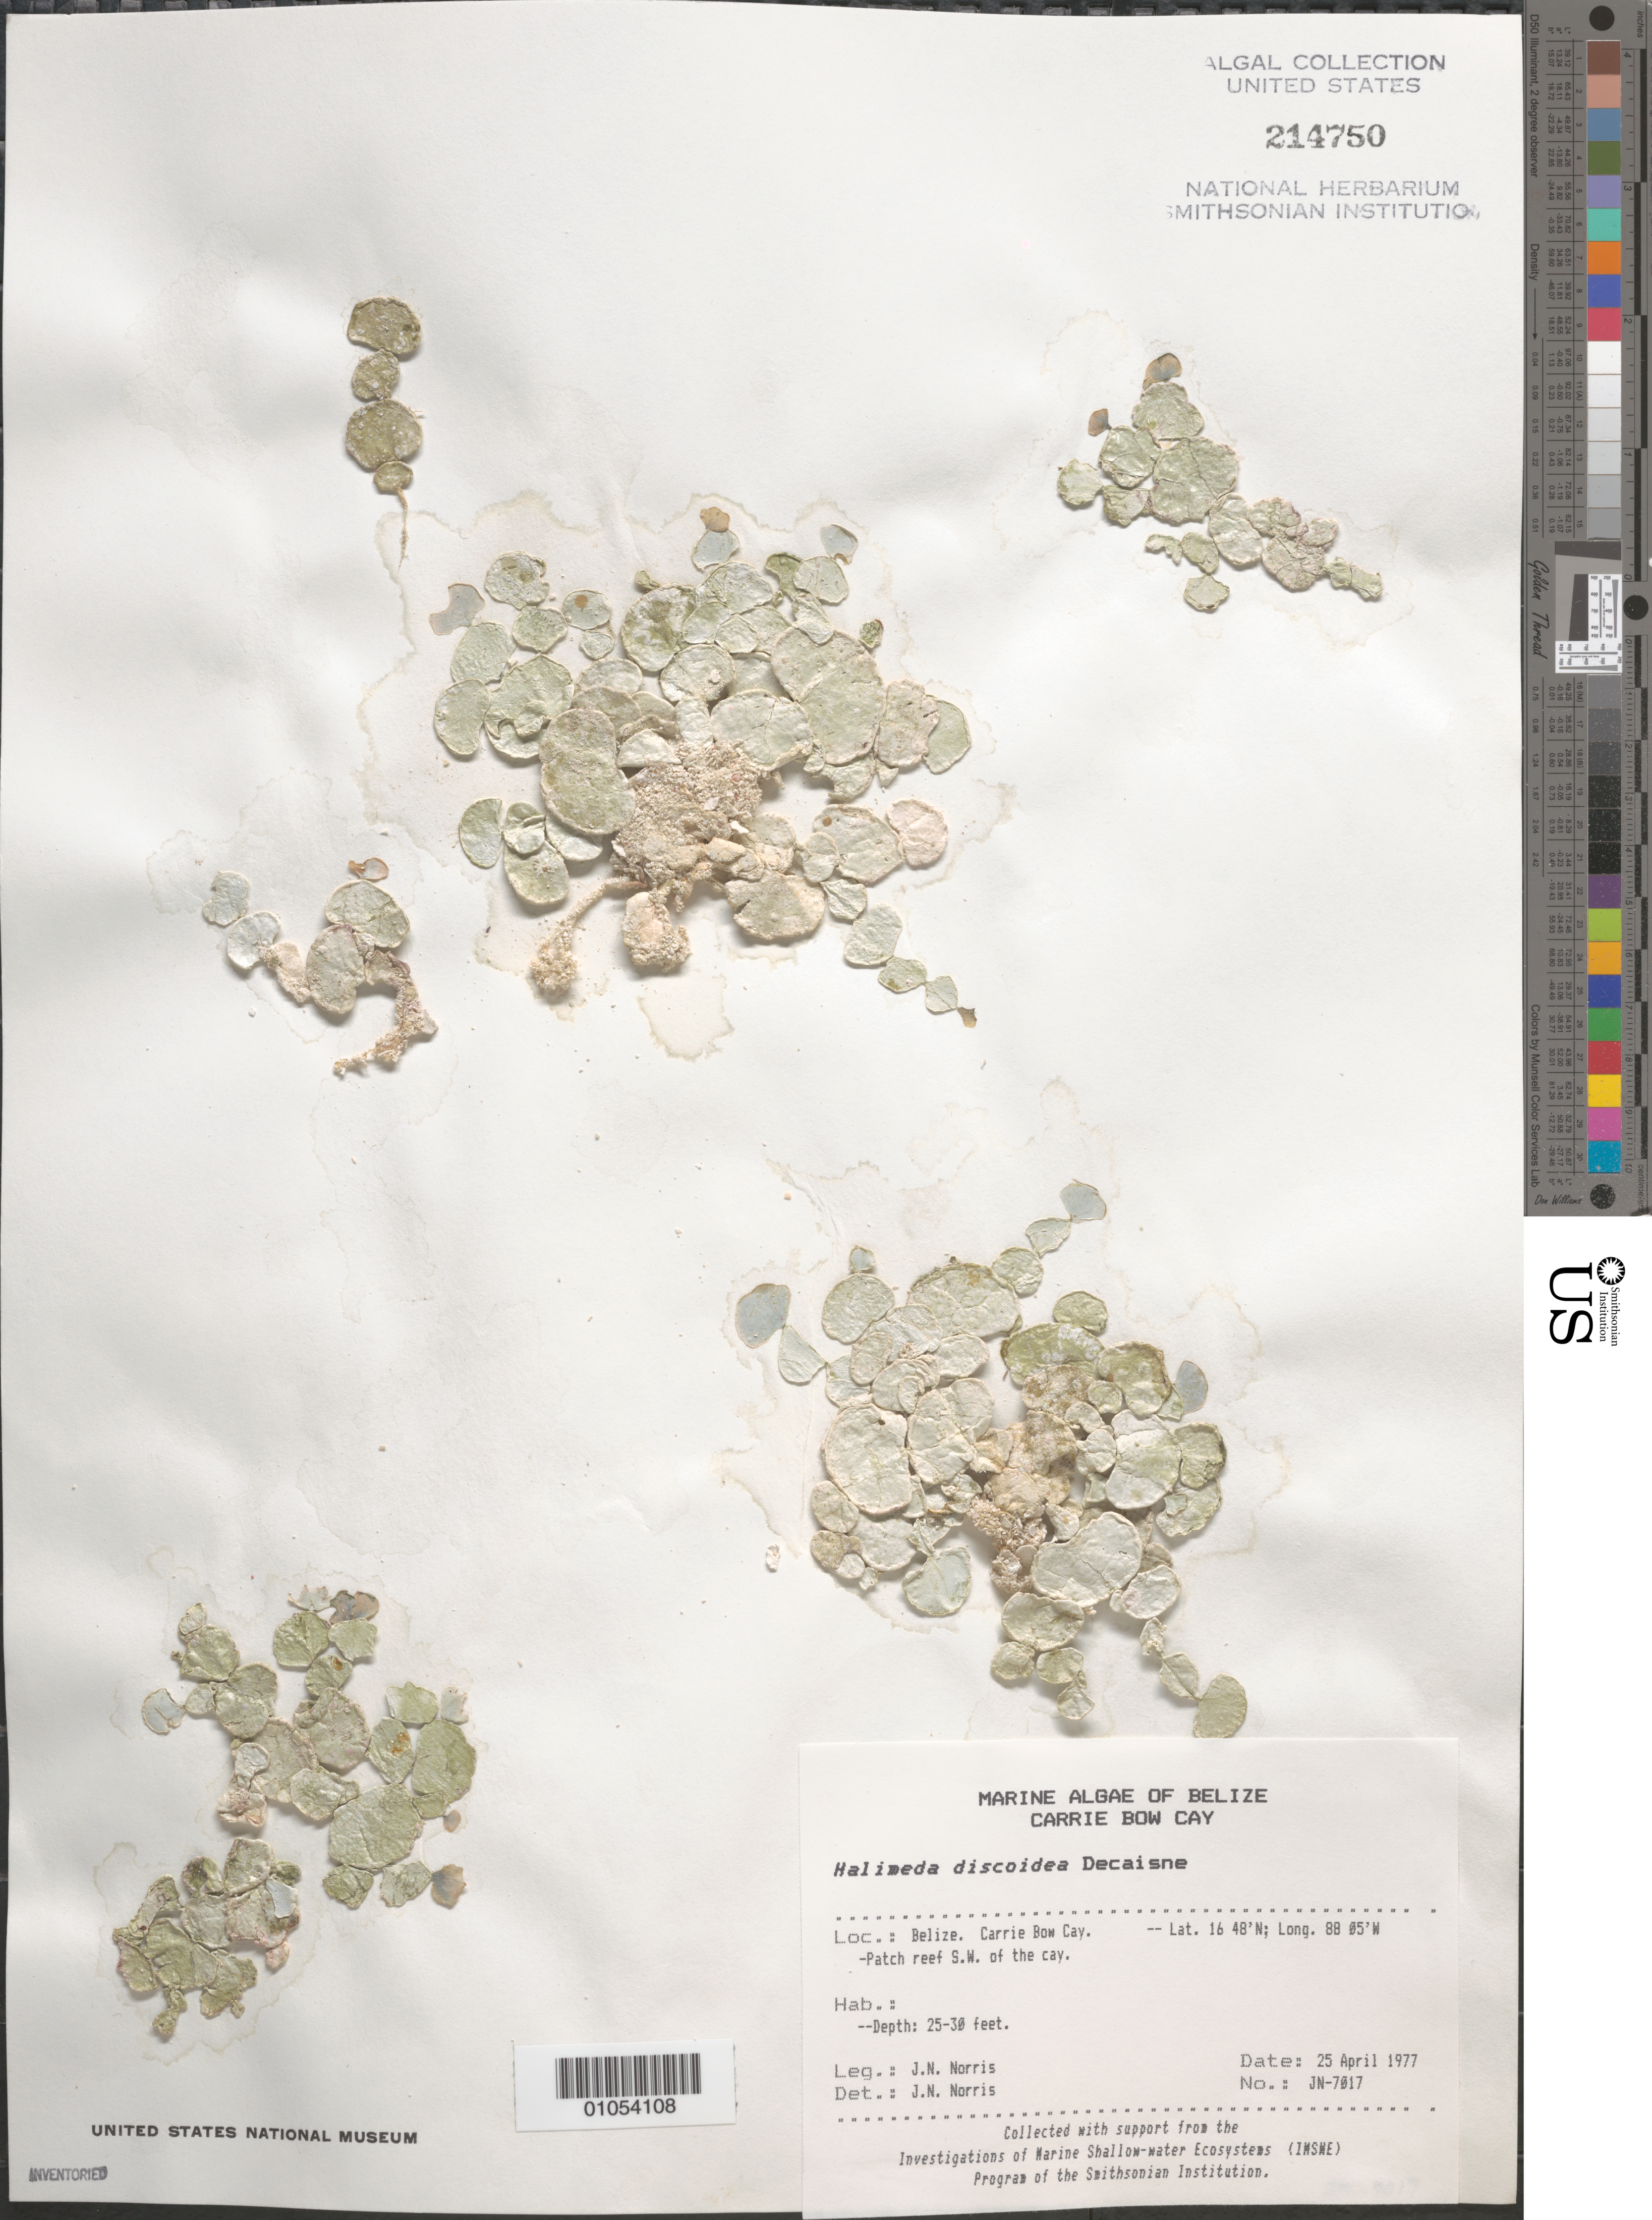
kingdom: Plantae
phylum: Chlorophyta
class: Ulvophyceae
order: Bryopsidales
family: Halimedaceae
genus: Halimeda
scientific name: Halimeda discoidea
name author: Decne.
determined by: Norris, James N.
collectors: J. N. Norris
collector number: JN-7017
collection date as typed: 25 Apr 1977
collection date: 1977-04-25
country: Belize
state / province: Stann Creek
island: Carrie Bow Cay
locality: Patch reef southwest of Carrie Bow Cay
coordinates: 16 48'N, 88 05'W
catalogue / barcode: US 214750